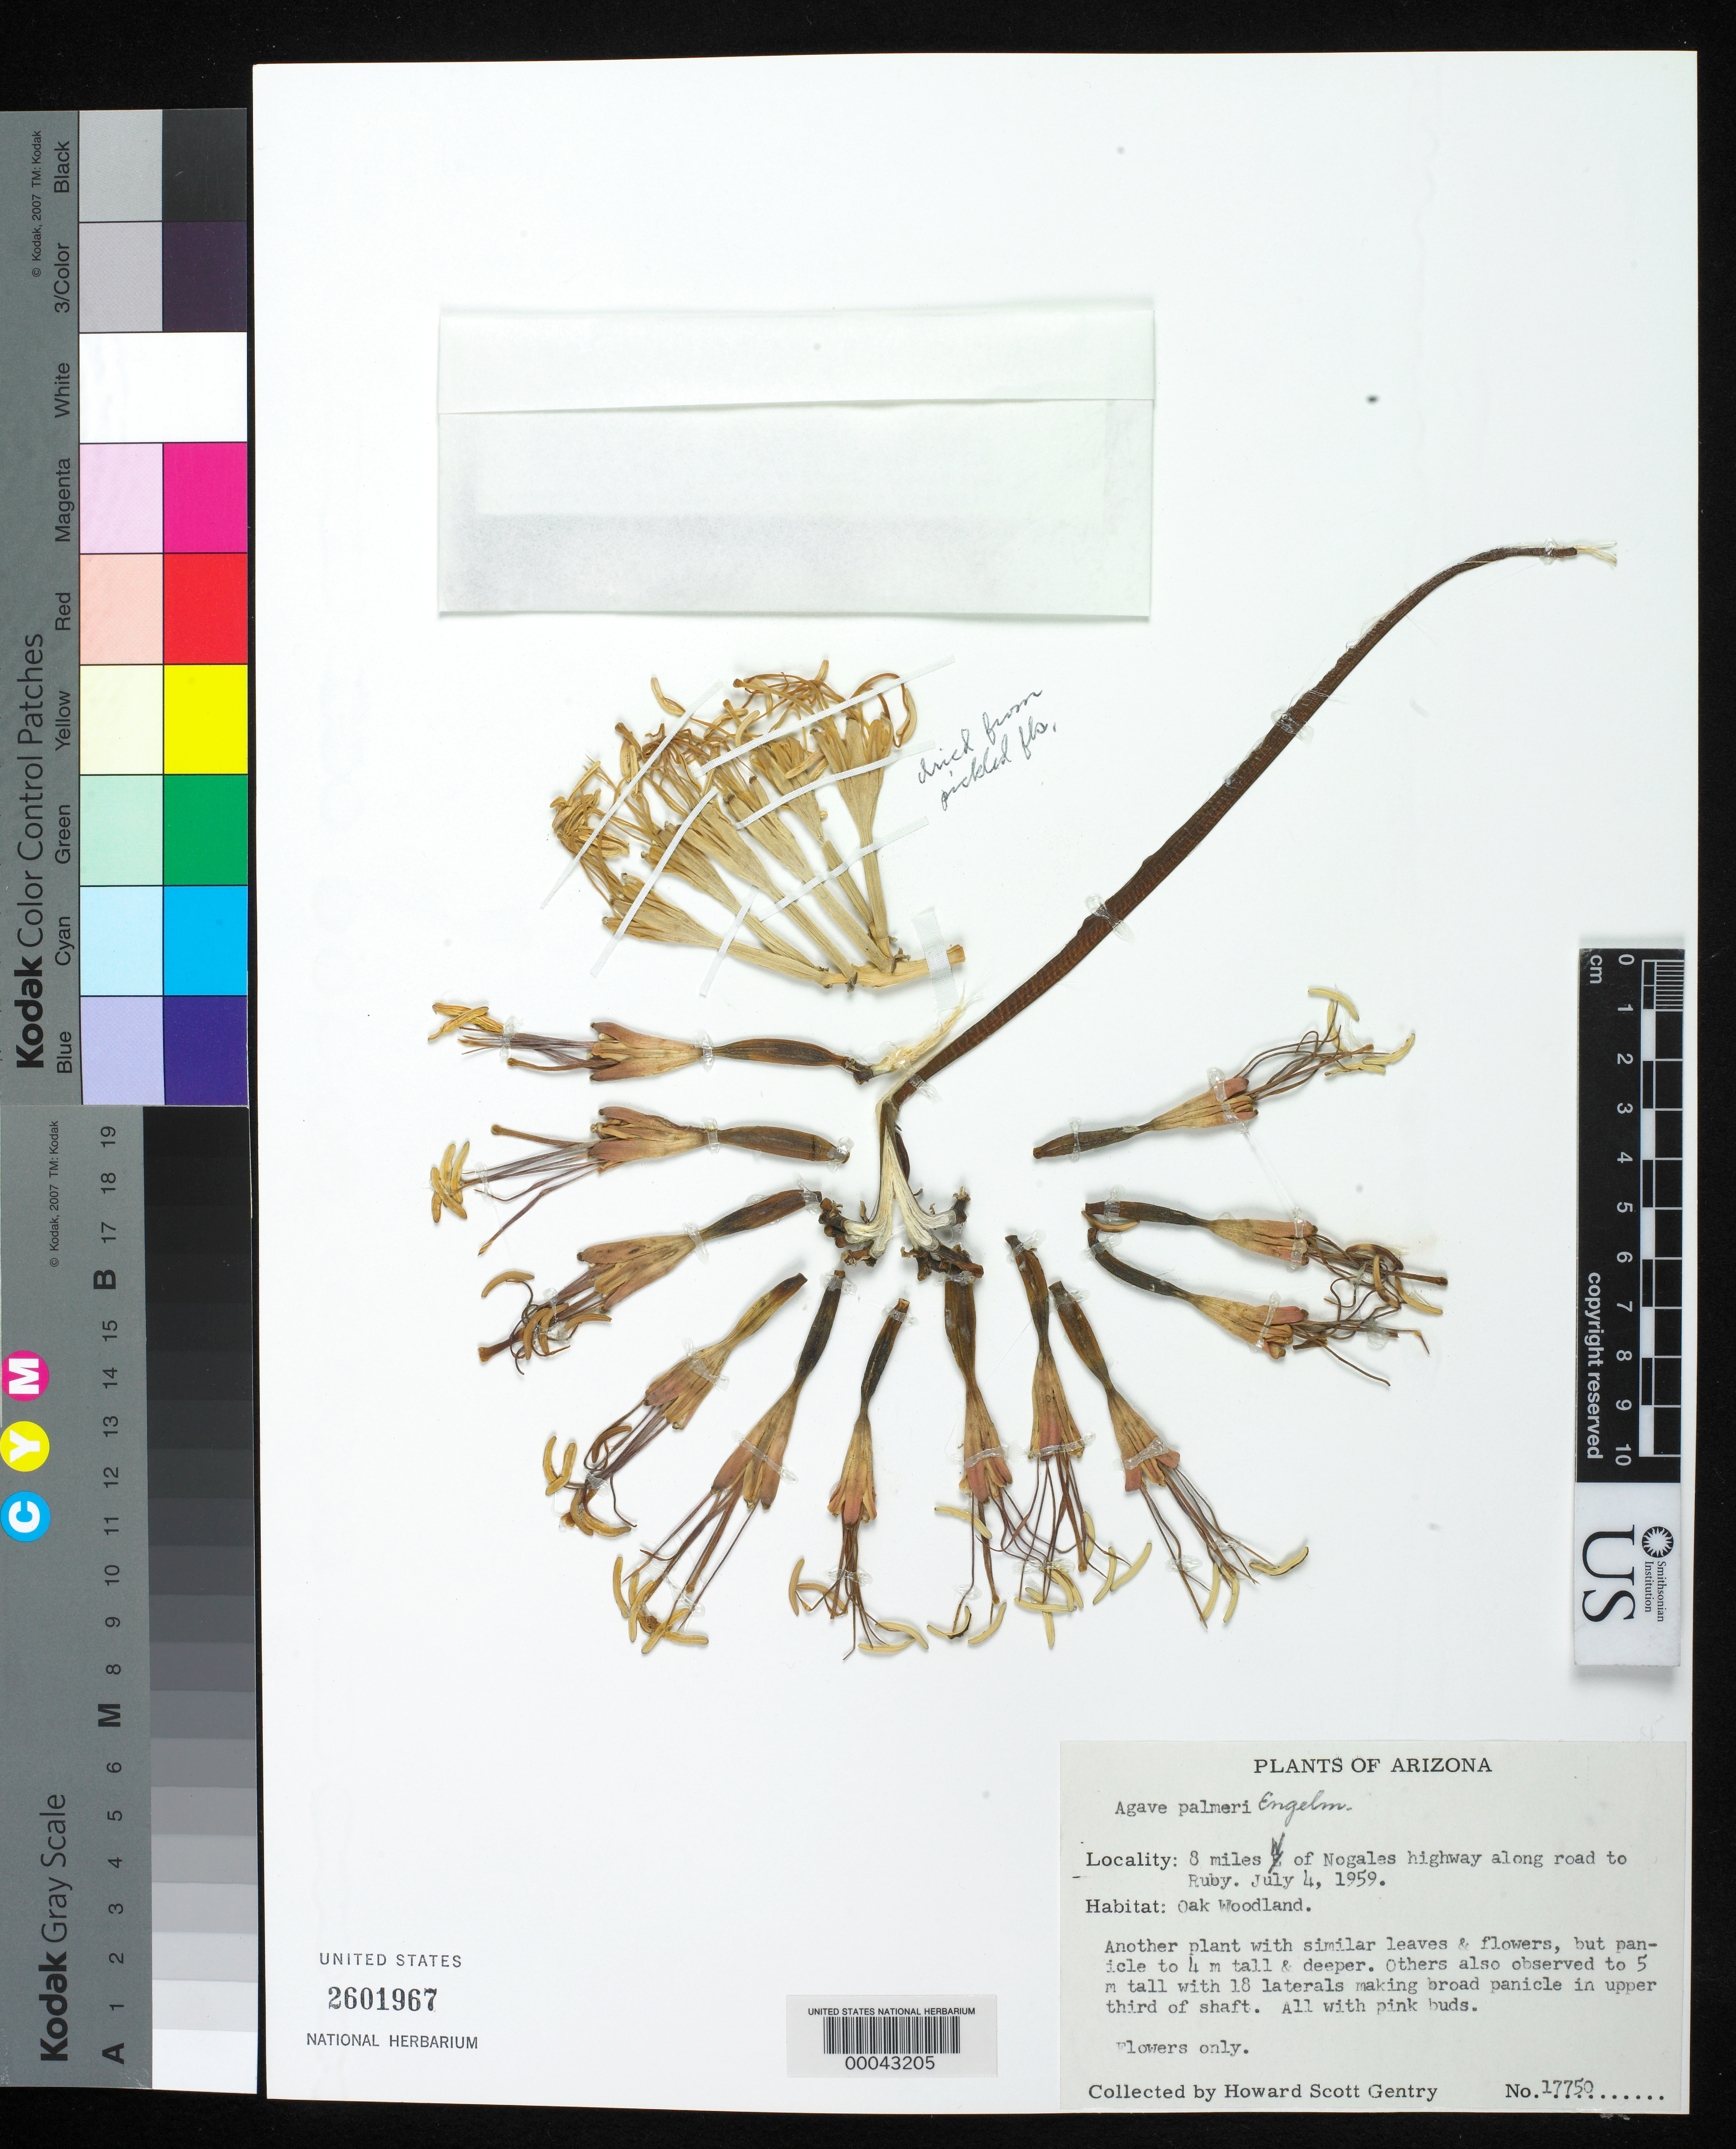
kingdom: Plantae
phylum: Tracheophyta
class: Liliopsida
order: Asparagales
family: Asparagaceae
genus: Agave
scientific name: Agave palmeri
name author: Engelm.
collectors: H. S. Gentry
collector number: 17750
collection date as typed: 04 Jul 1959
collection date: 1959-07-04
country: United States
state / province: Arizona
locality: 8 mi w of nogales highway along road to ruby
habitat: Oak woodland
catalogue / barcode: US 2601967